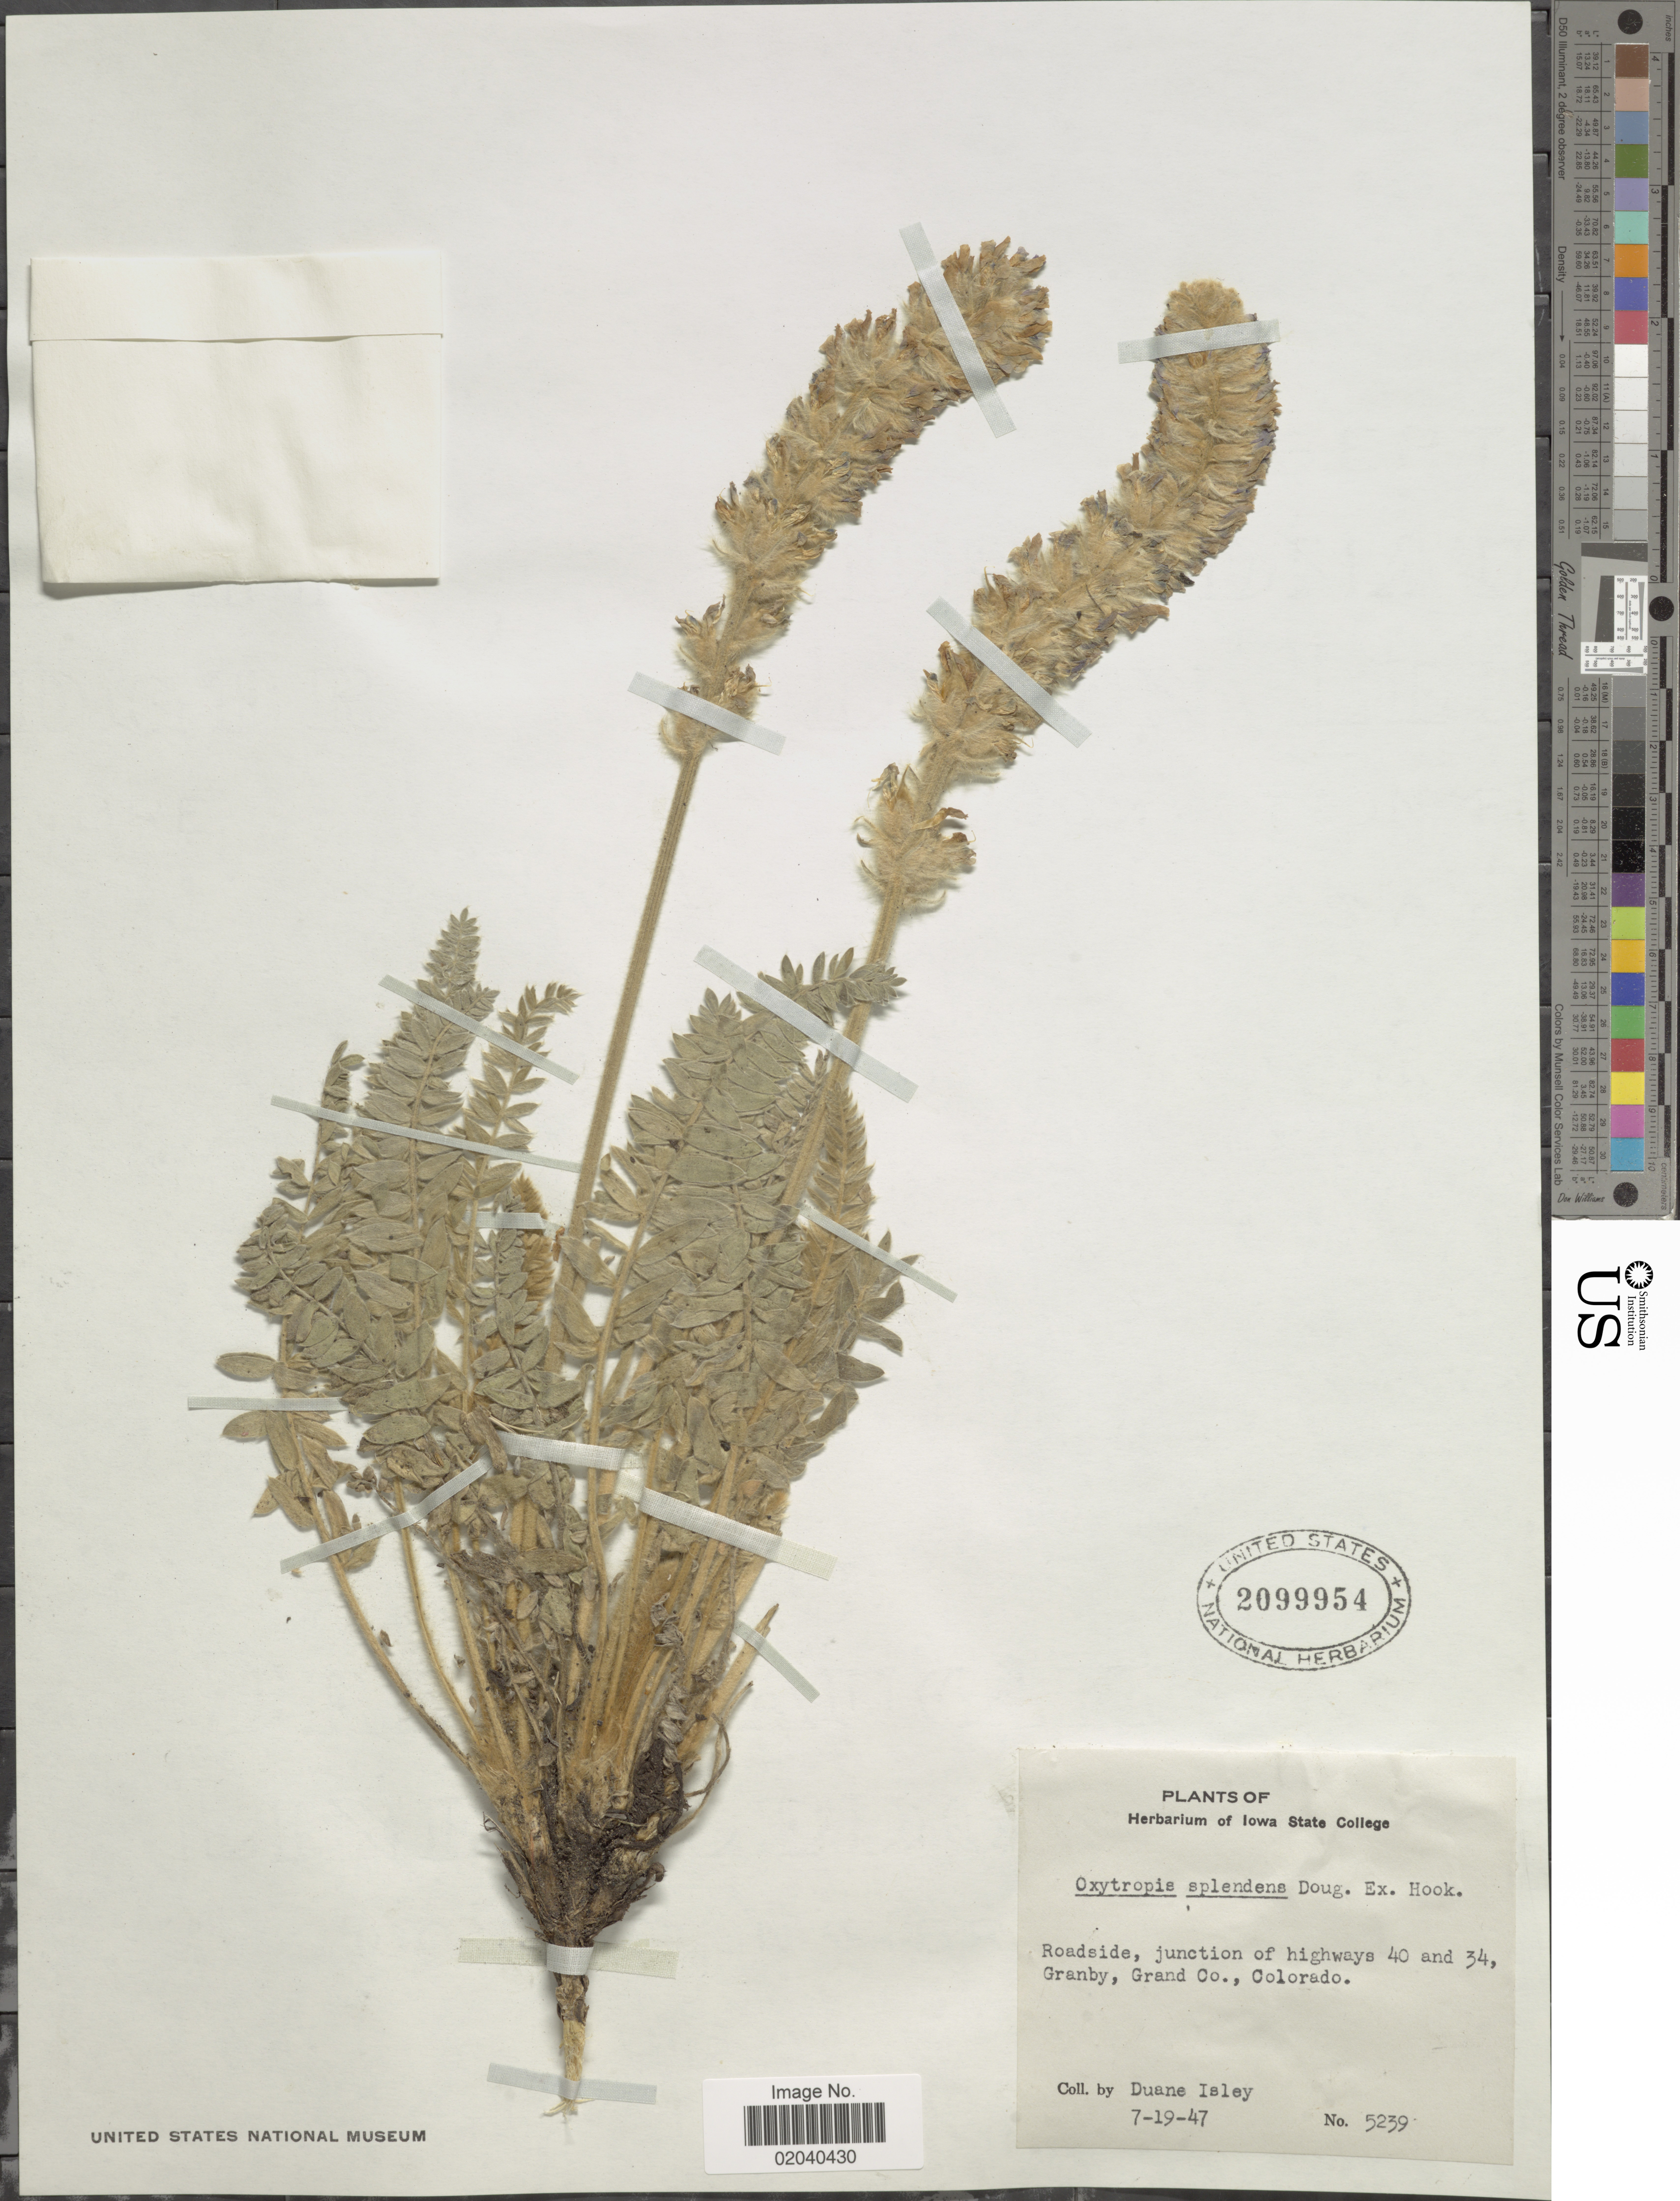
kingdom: Plantae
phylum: Tracheophyta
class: Magnoliopsida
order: Fabales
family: Fabaceae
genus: Oxytropis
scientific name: Oxytropis splendens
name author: Douglas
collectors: D. Isley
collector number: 5239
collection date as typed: Transcribed d/m/y: 19/7/47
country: United States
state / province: Colorado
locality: Roadside, junction of highways 40 and 34, Granby, Grand Co.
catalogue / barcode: US 2099954